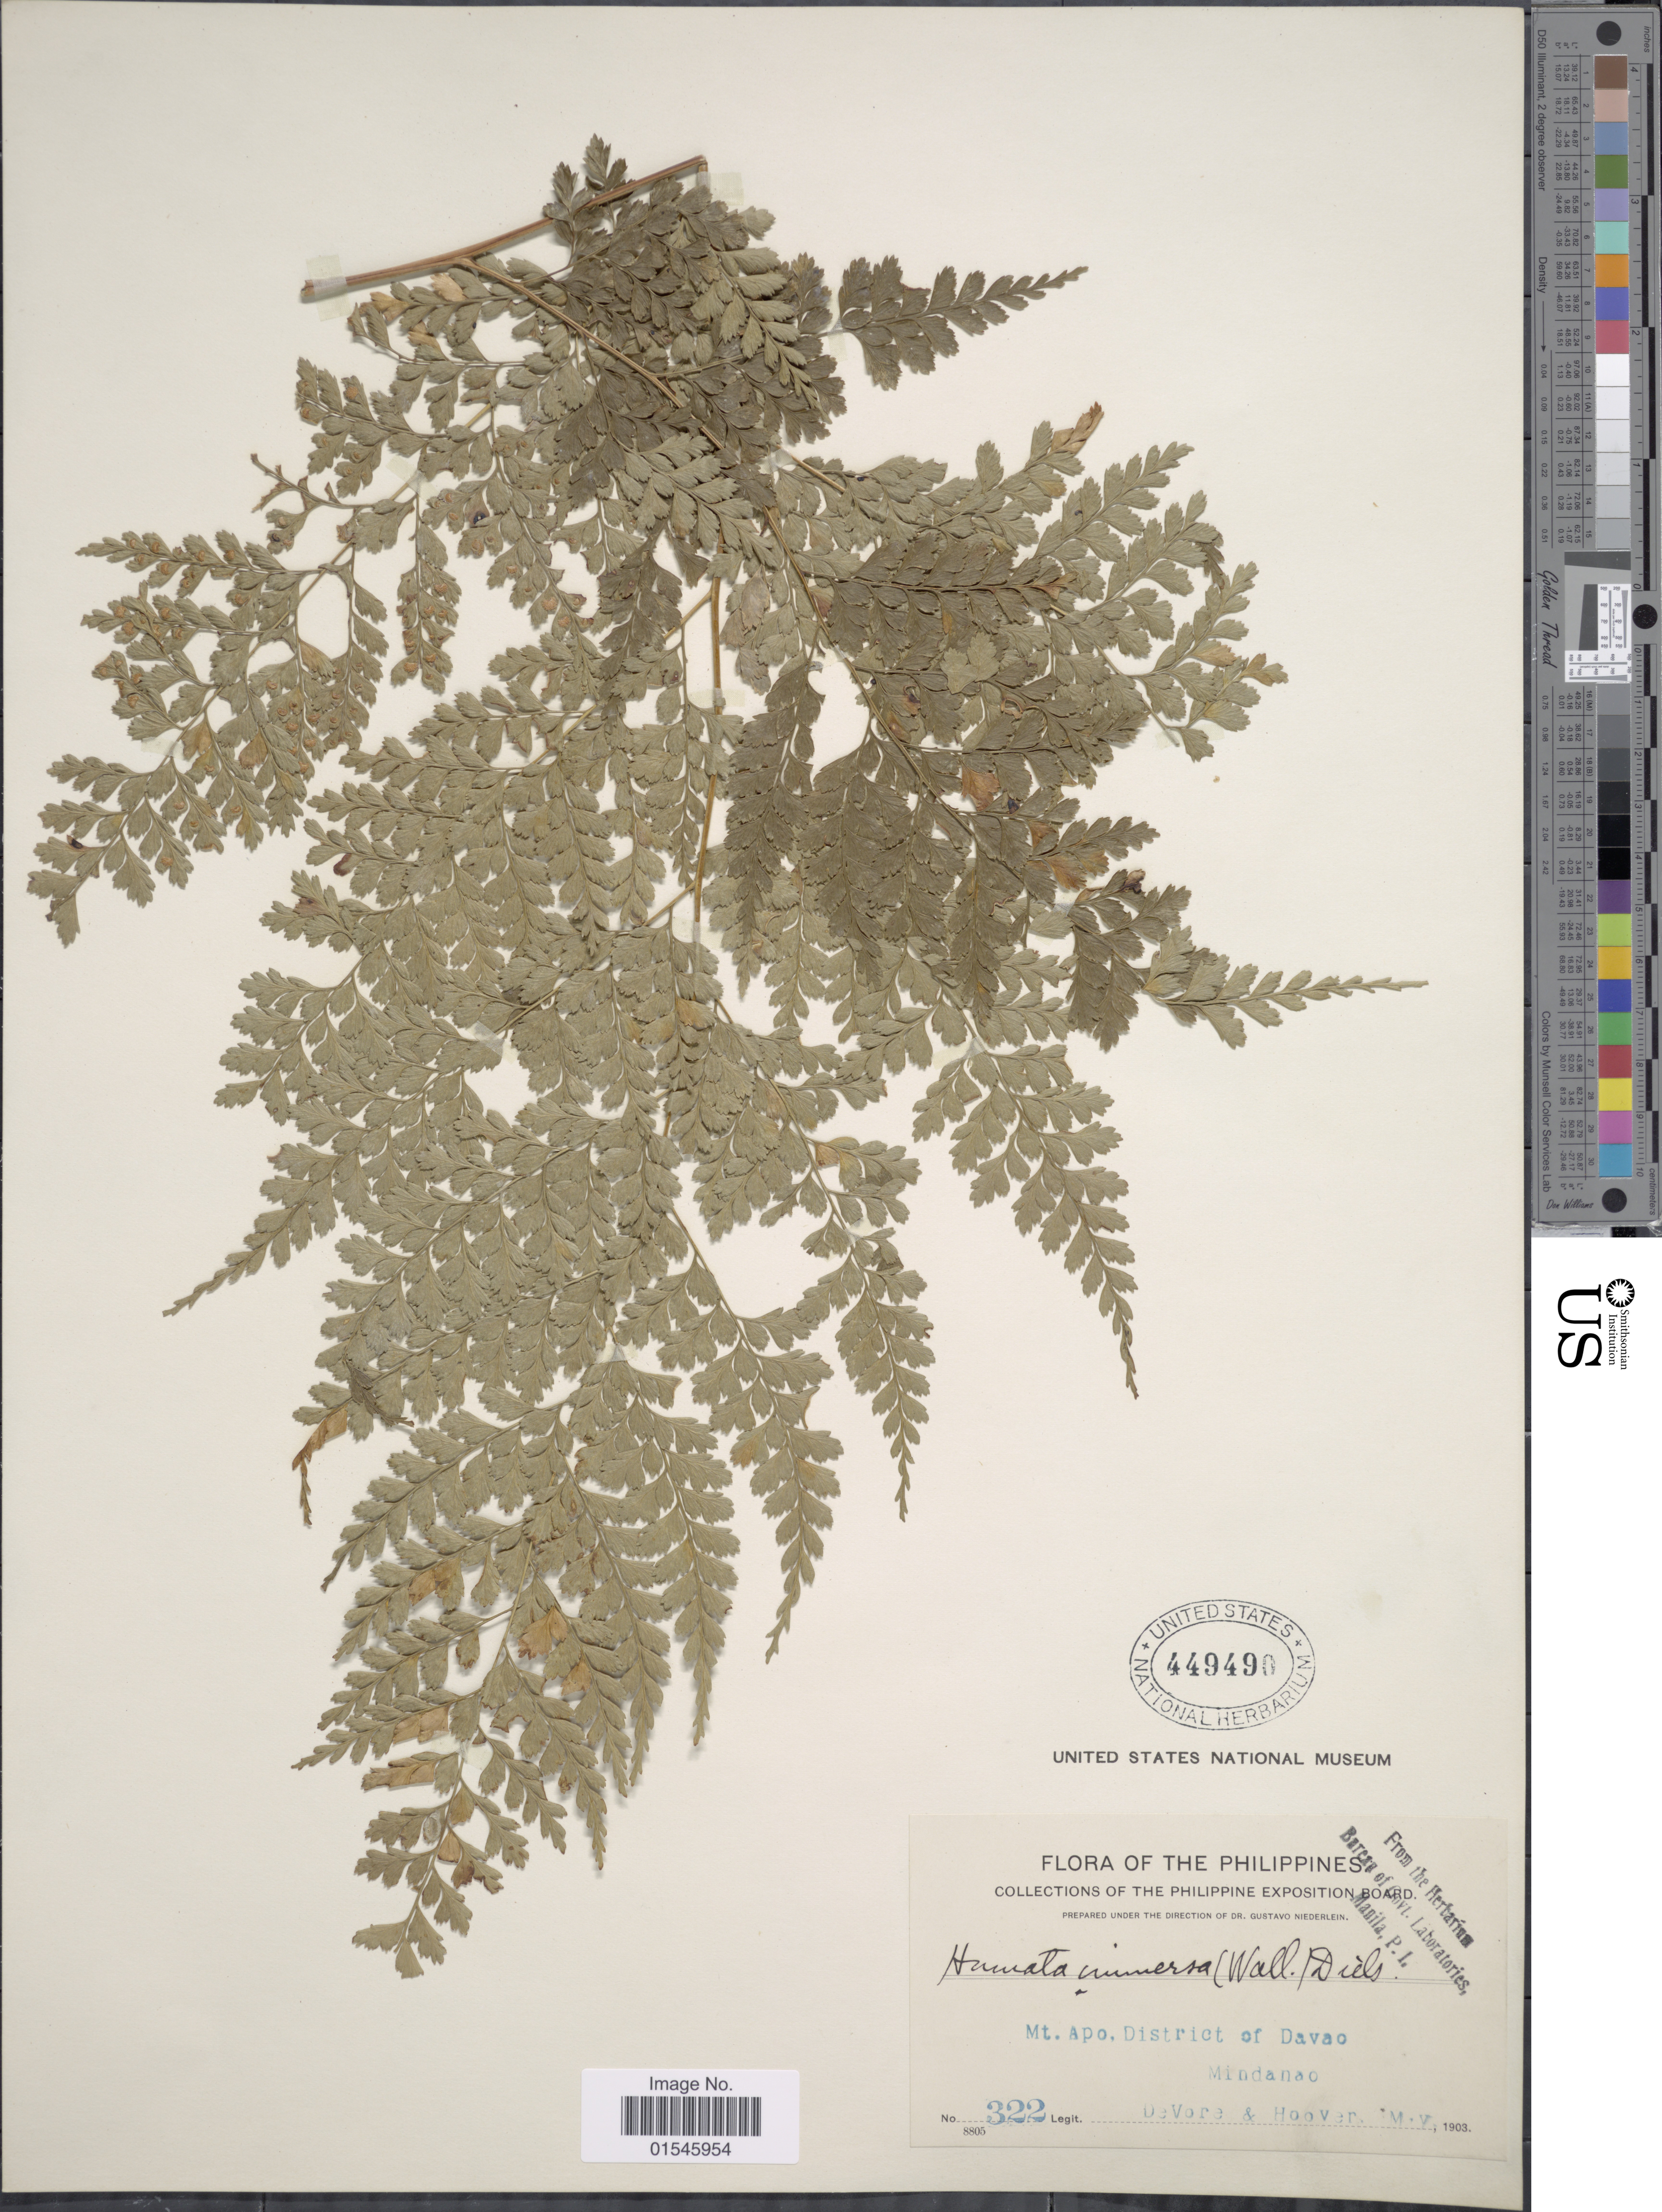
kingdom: Plantae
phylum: Tracheophyta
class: Polypodiopsida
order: Polypodiales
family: Hypodematiaceae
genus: Leucostegia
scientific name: Leucostegia truncata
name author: (D. Don) Fraser-Jenk.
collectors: -. DeVore & -- Hoover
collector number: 322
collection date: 1903-05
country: Philippines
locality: Mt Apo, District of Davao, Mindanao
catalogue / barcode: US 449490